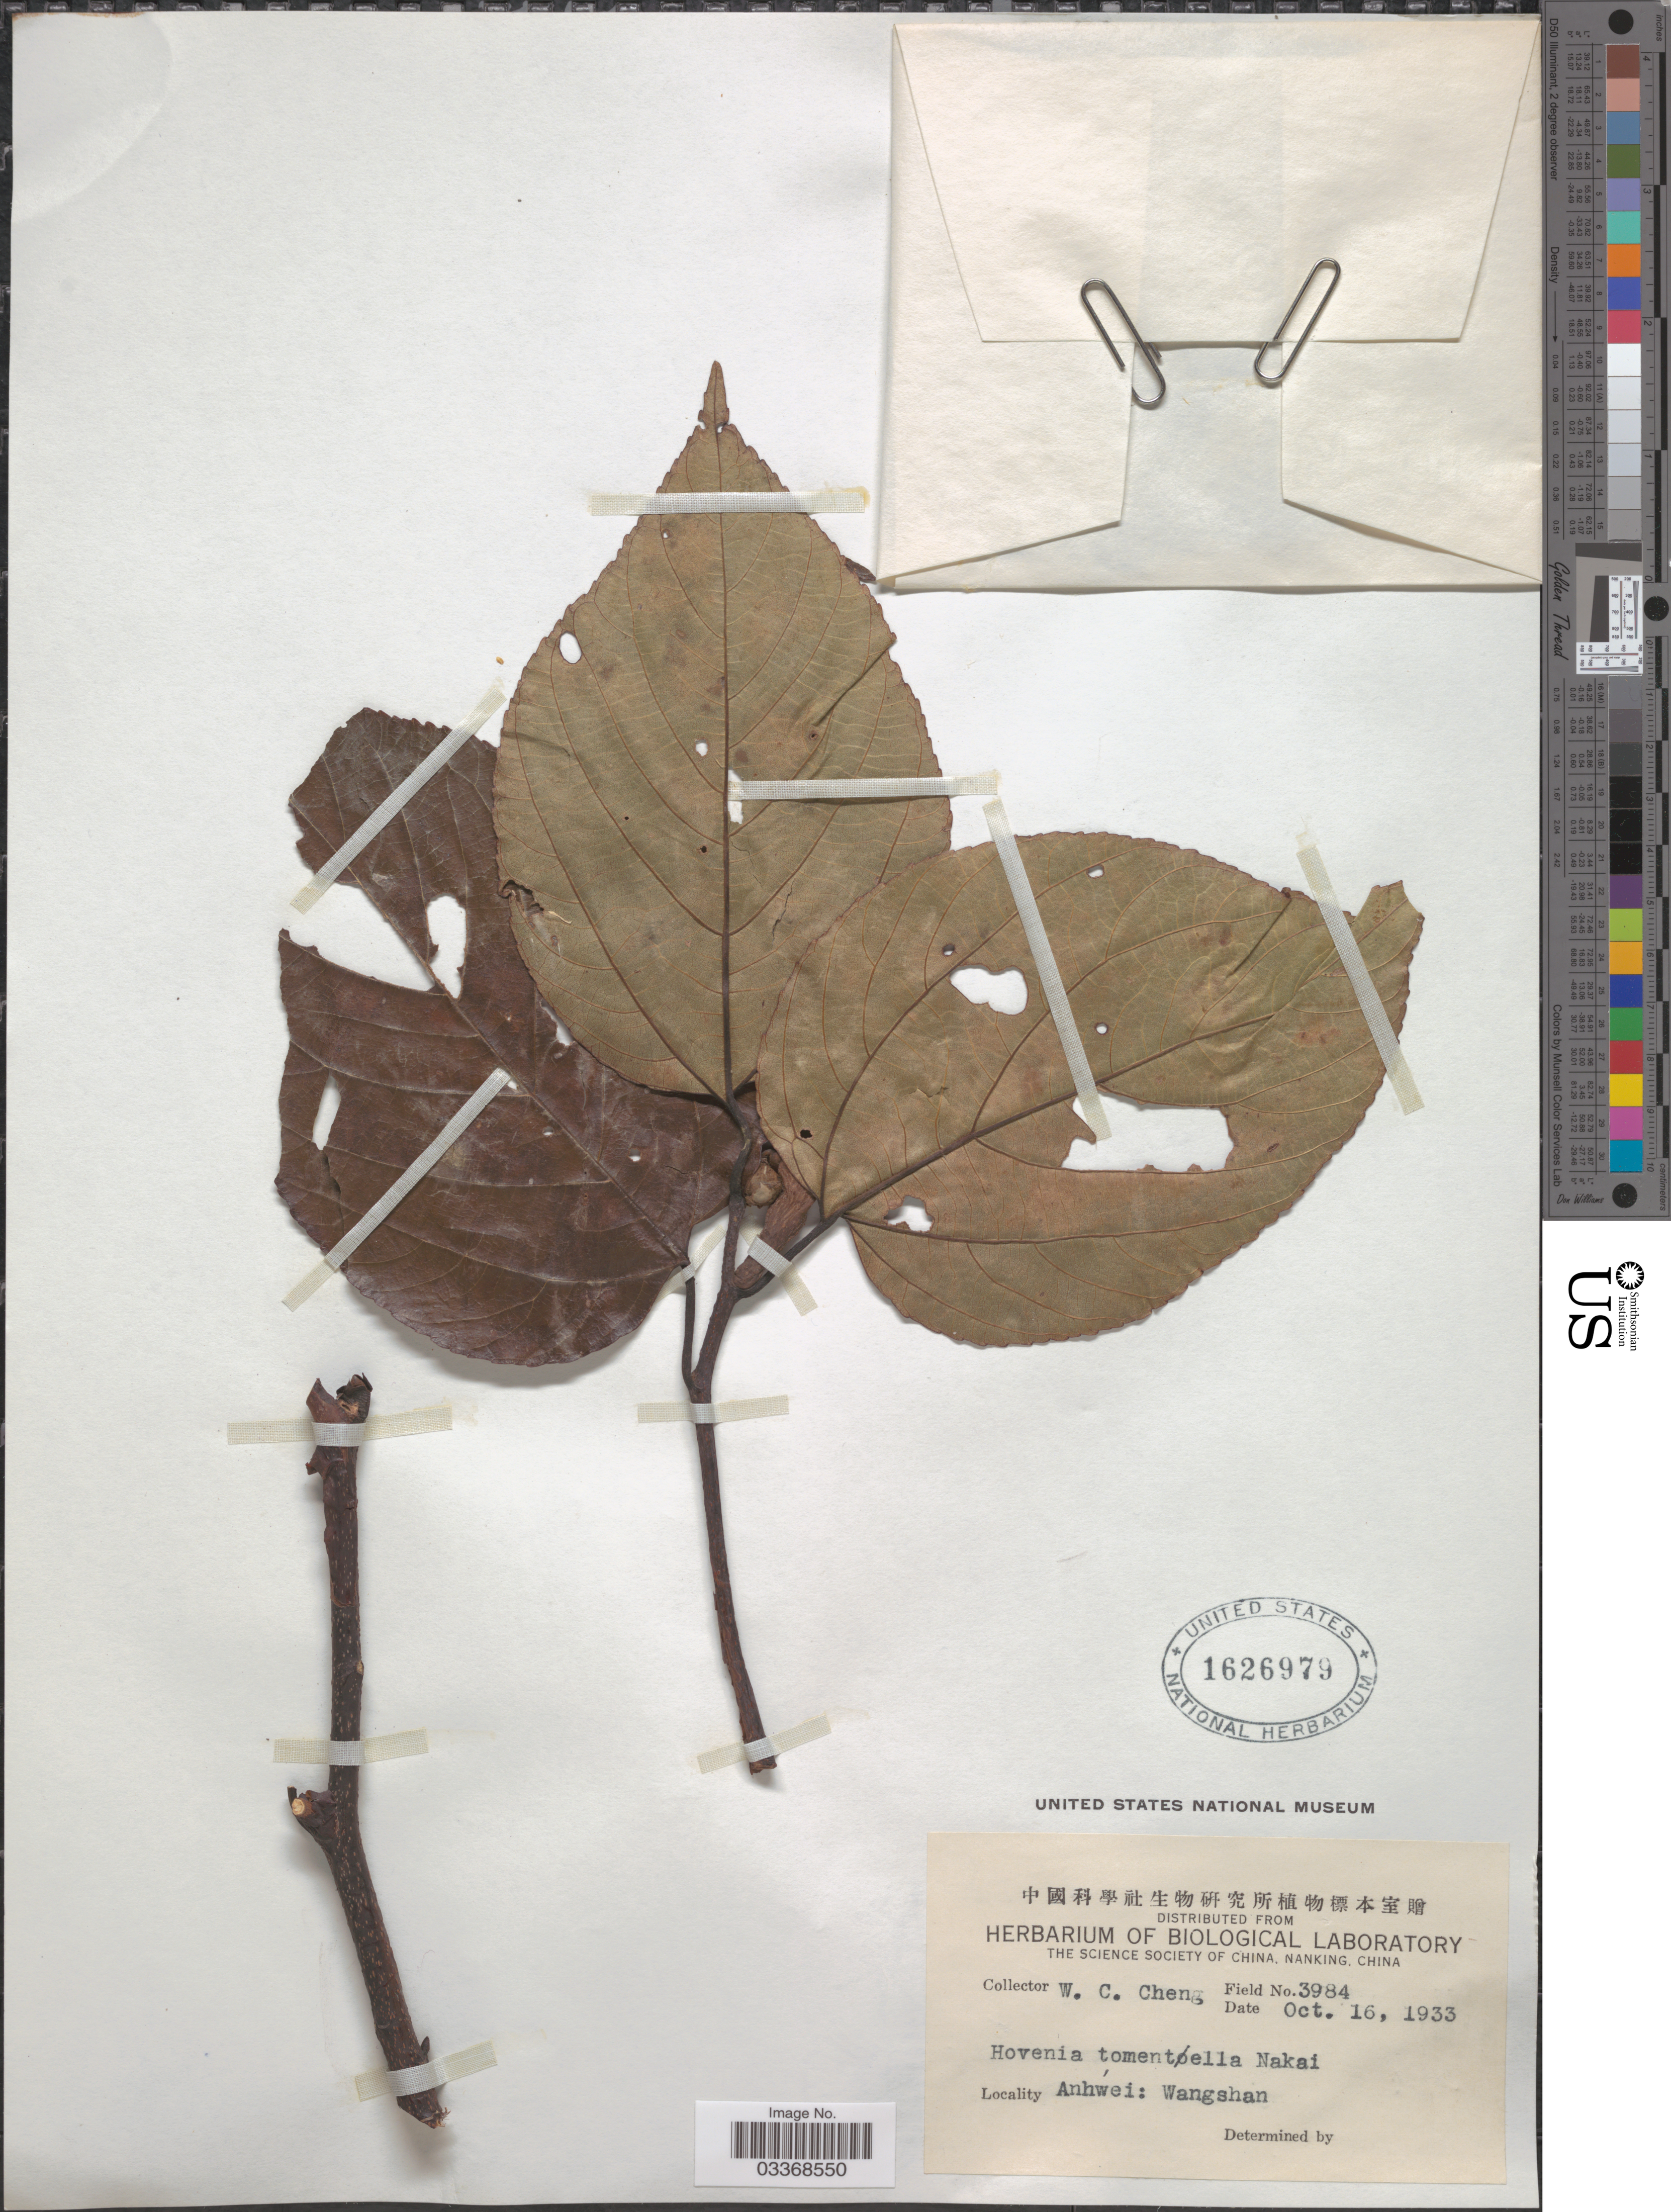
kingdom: Plantae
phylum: Tracheophyta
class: Magnoliopsida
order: Rosales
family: Rhamnaceae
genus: Hovenia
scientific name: Hovenia tomentella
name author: (Makino) Nakai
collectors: W. C. Cheng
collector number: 3984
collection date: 1933-10-16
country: China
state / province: Anhui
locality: Anhwei: Wangshan.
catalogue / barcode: US 1626979